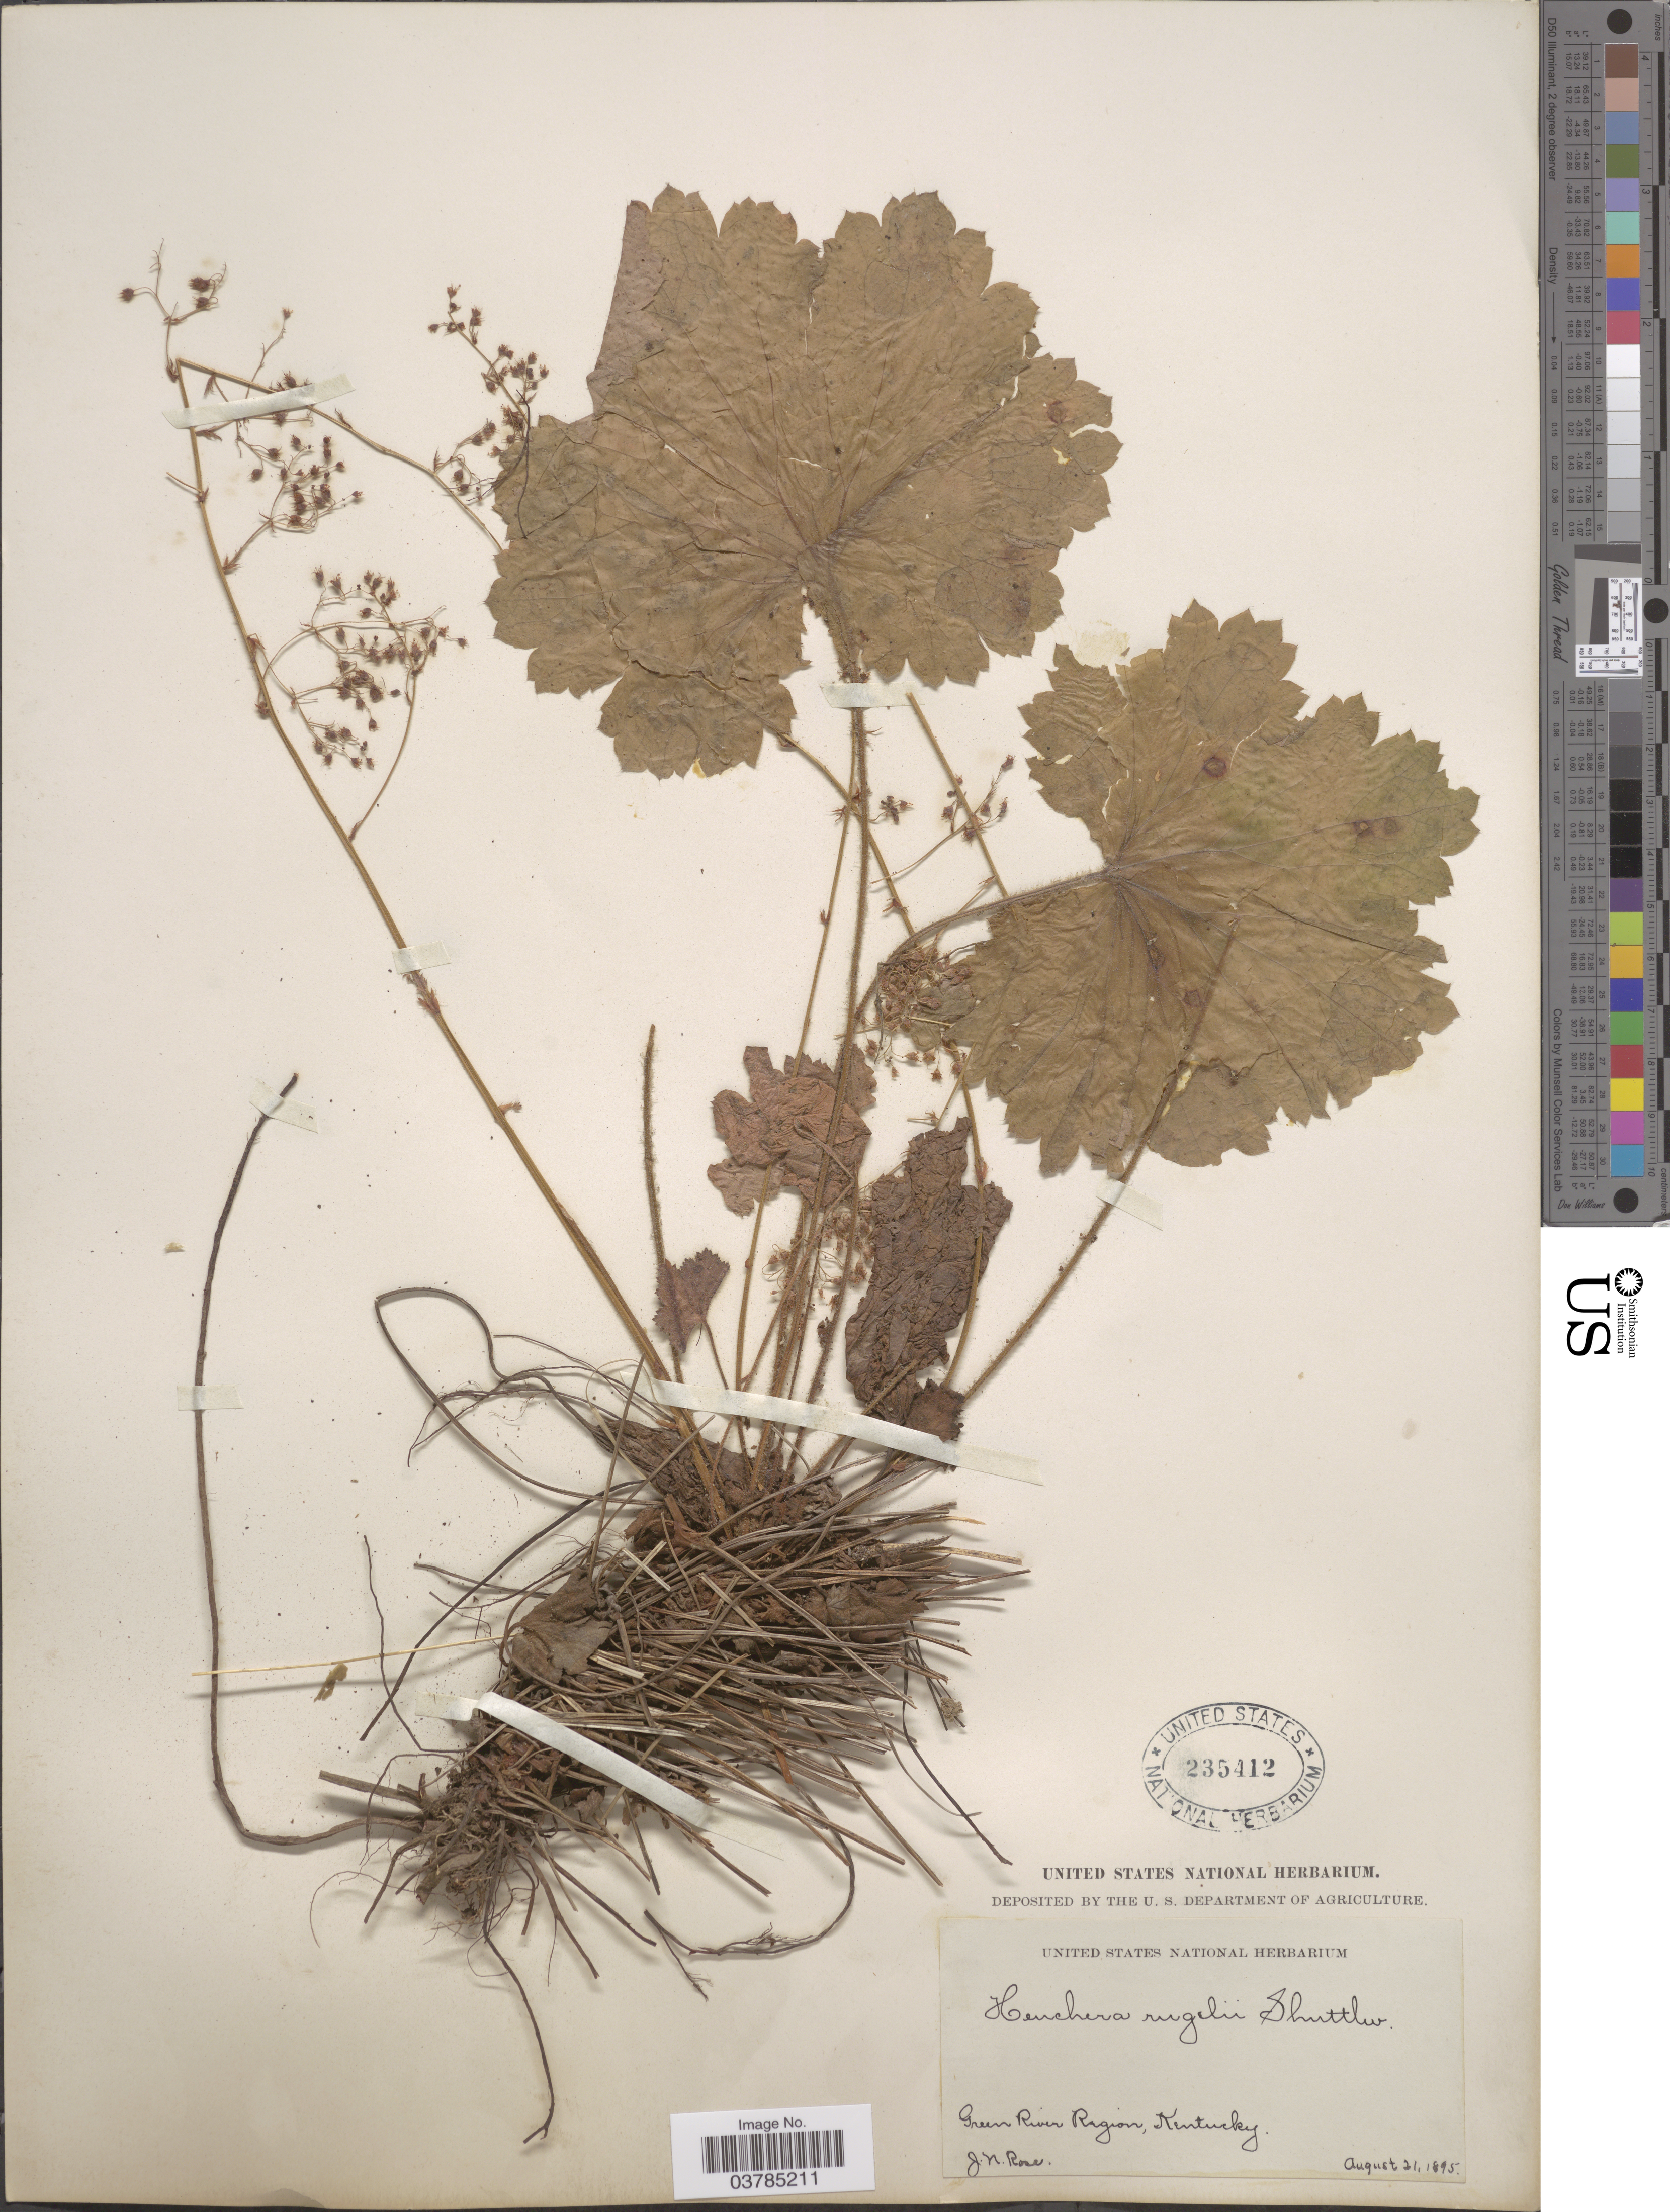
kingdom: Plantae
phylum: Tracheophyta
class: Magnoliopsida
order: Saxifragales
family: Saxifragaceae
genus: Heuchera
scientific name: Heuchera rugelii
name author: Shuttlew. ex Kunze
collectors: J. N. Rose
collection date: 1895-08-21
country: United States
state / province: Kentucky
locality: Green River Region.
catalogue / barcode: US 235412